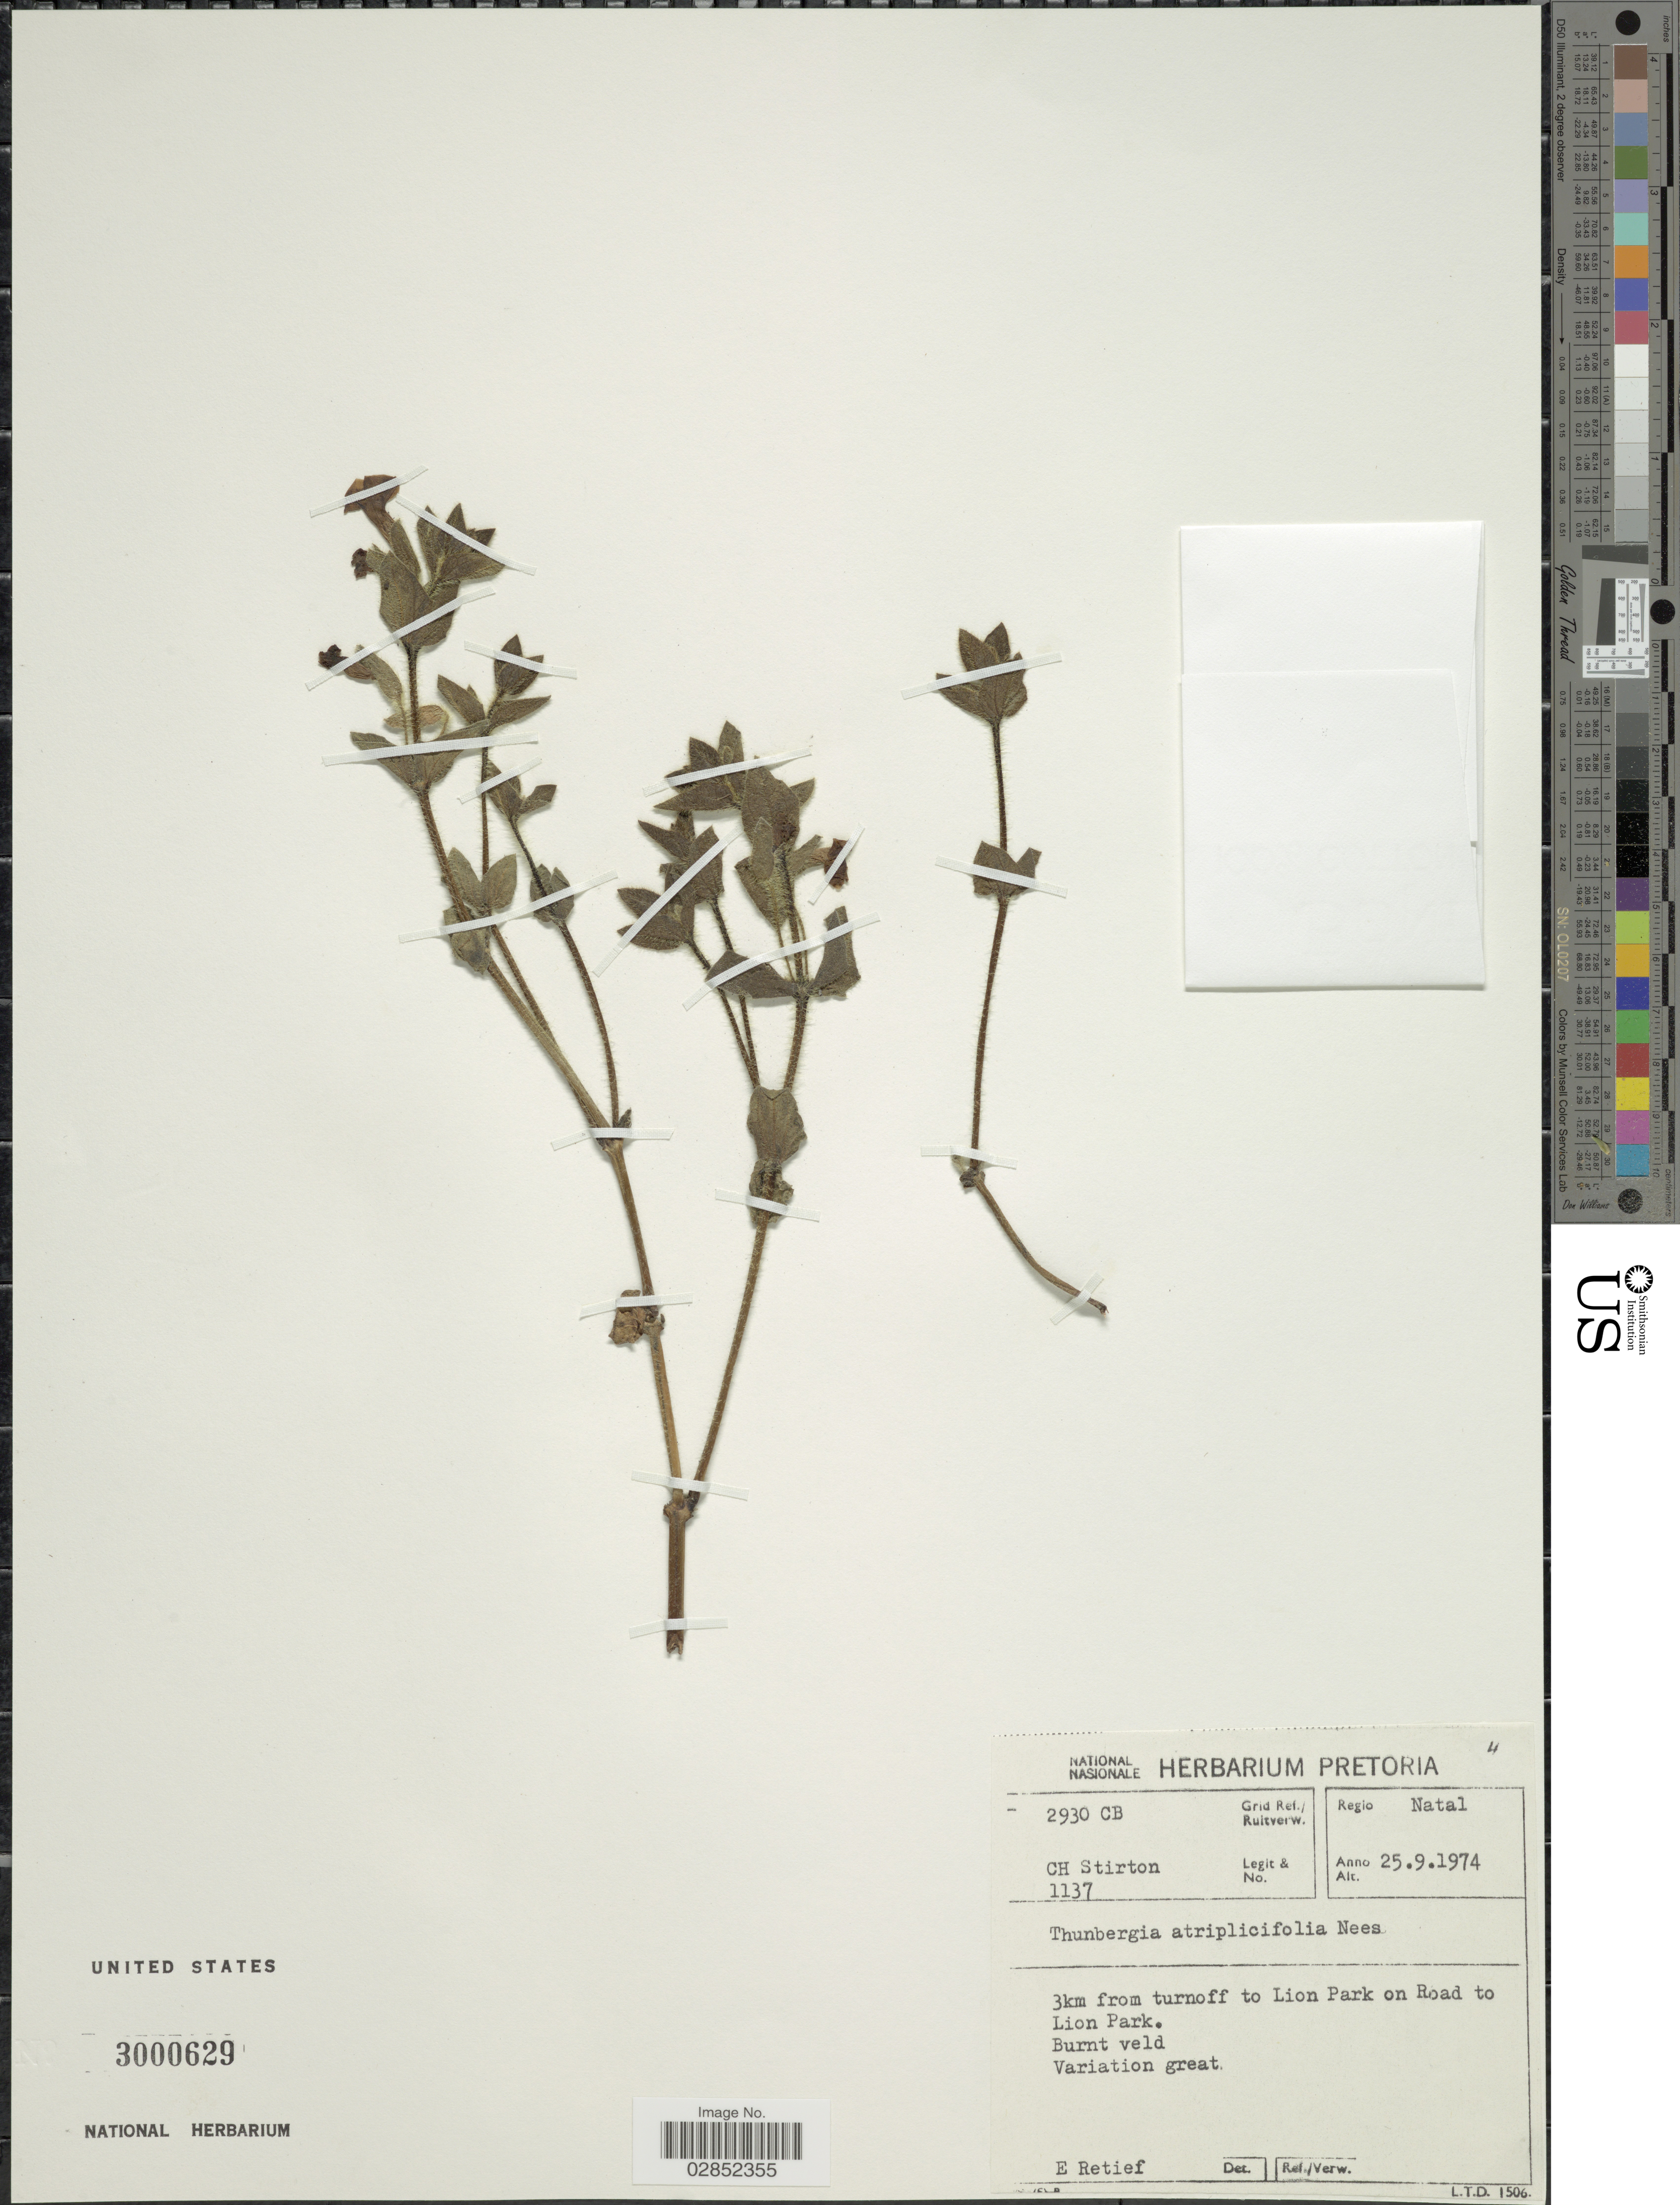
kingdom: Plantae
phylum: Tracheophyta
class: Magnoliopsida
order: Lamiales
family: Acanthaceae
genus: Thunbergia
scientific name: Thunbergia atriplicifolia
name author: E. Mey. ex Nees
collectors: C. H. Stirton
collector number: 1137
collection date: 1974-09-25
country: South Africa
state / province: KwaZulu-Natal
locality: Regio Natal, Grid Ref./Ruitverw. 2930 CB, 3km from turnoff to Lion Park on Road to Lion Park, Burnt veld.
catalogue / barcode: US 3000629